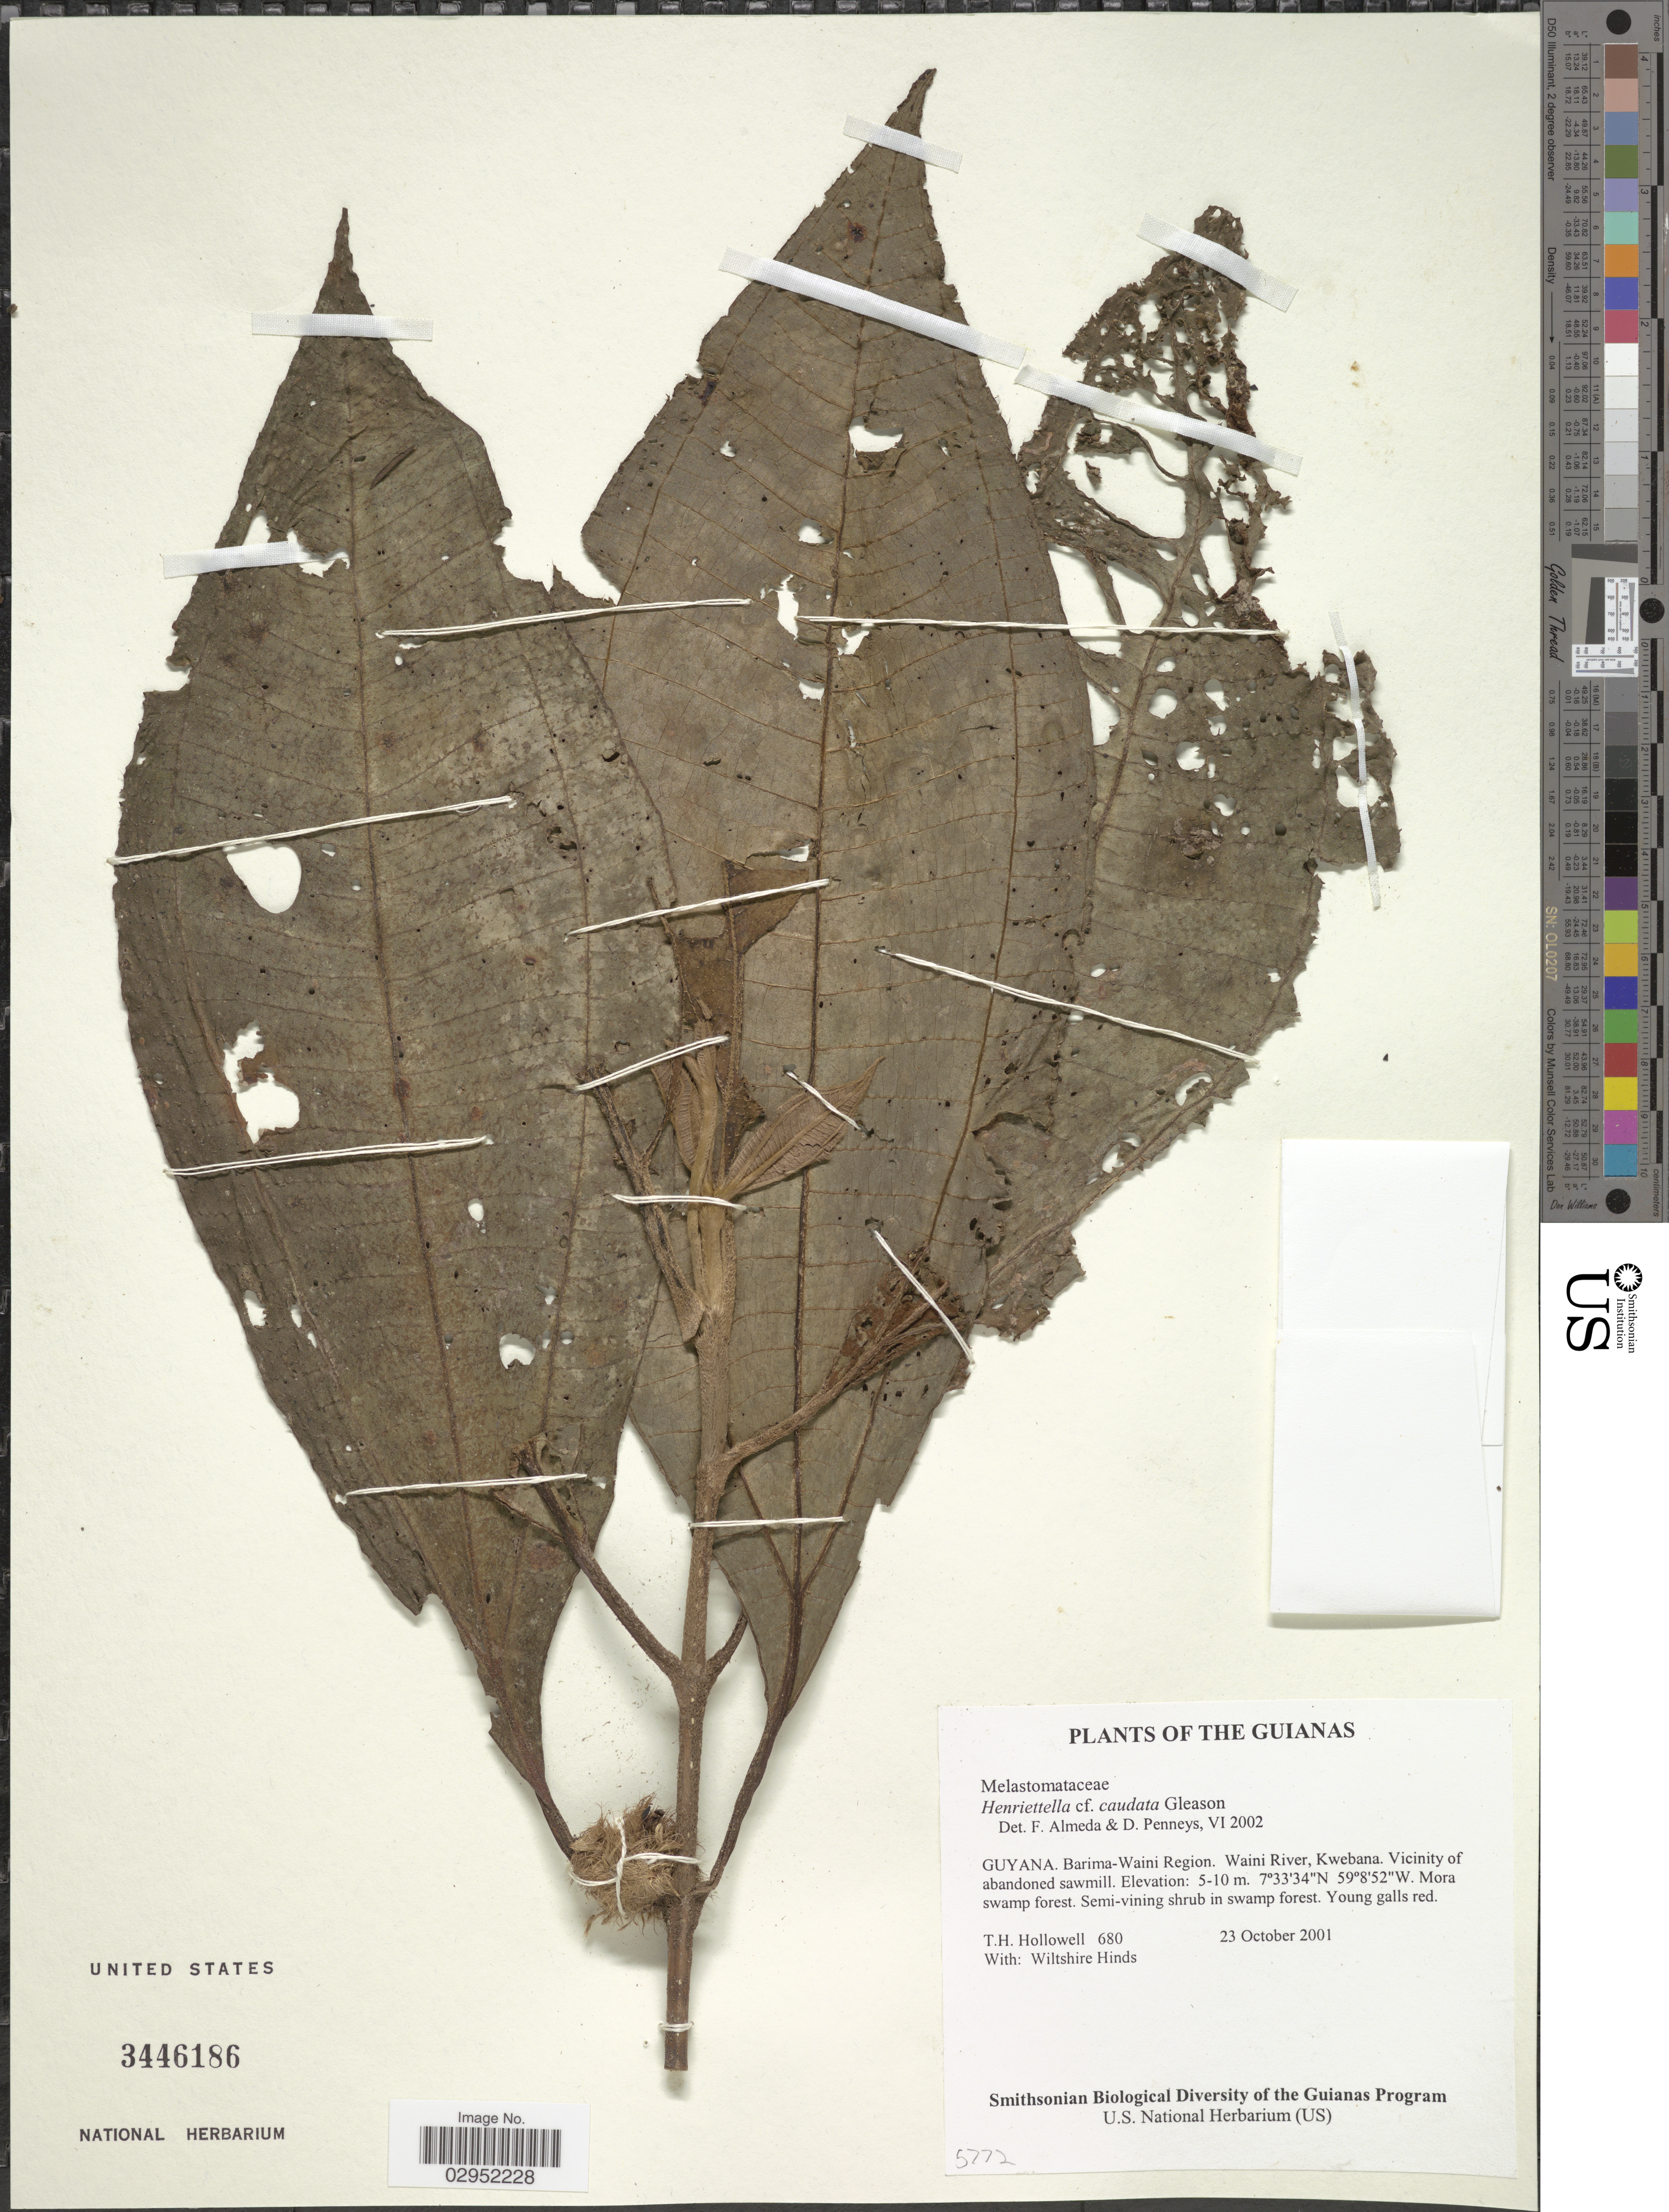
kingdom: Plantae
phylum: Tracheophyta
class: Magnoliopsida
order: Myrtales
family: Melastomataceae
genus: Henriettea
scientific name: Henriettea caudata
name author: (Gleason) Penneys et al.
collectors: T. Hollowell & W. Hinds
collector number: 680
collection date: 2001-10-23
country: Guyana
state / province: Barima-Waini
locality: The Guianas. Barima-Waini Region. Waini River, Kwebana. Vicinity of abandoned sawmill.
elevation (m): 5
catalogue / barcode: US 3446186